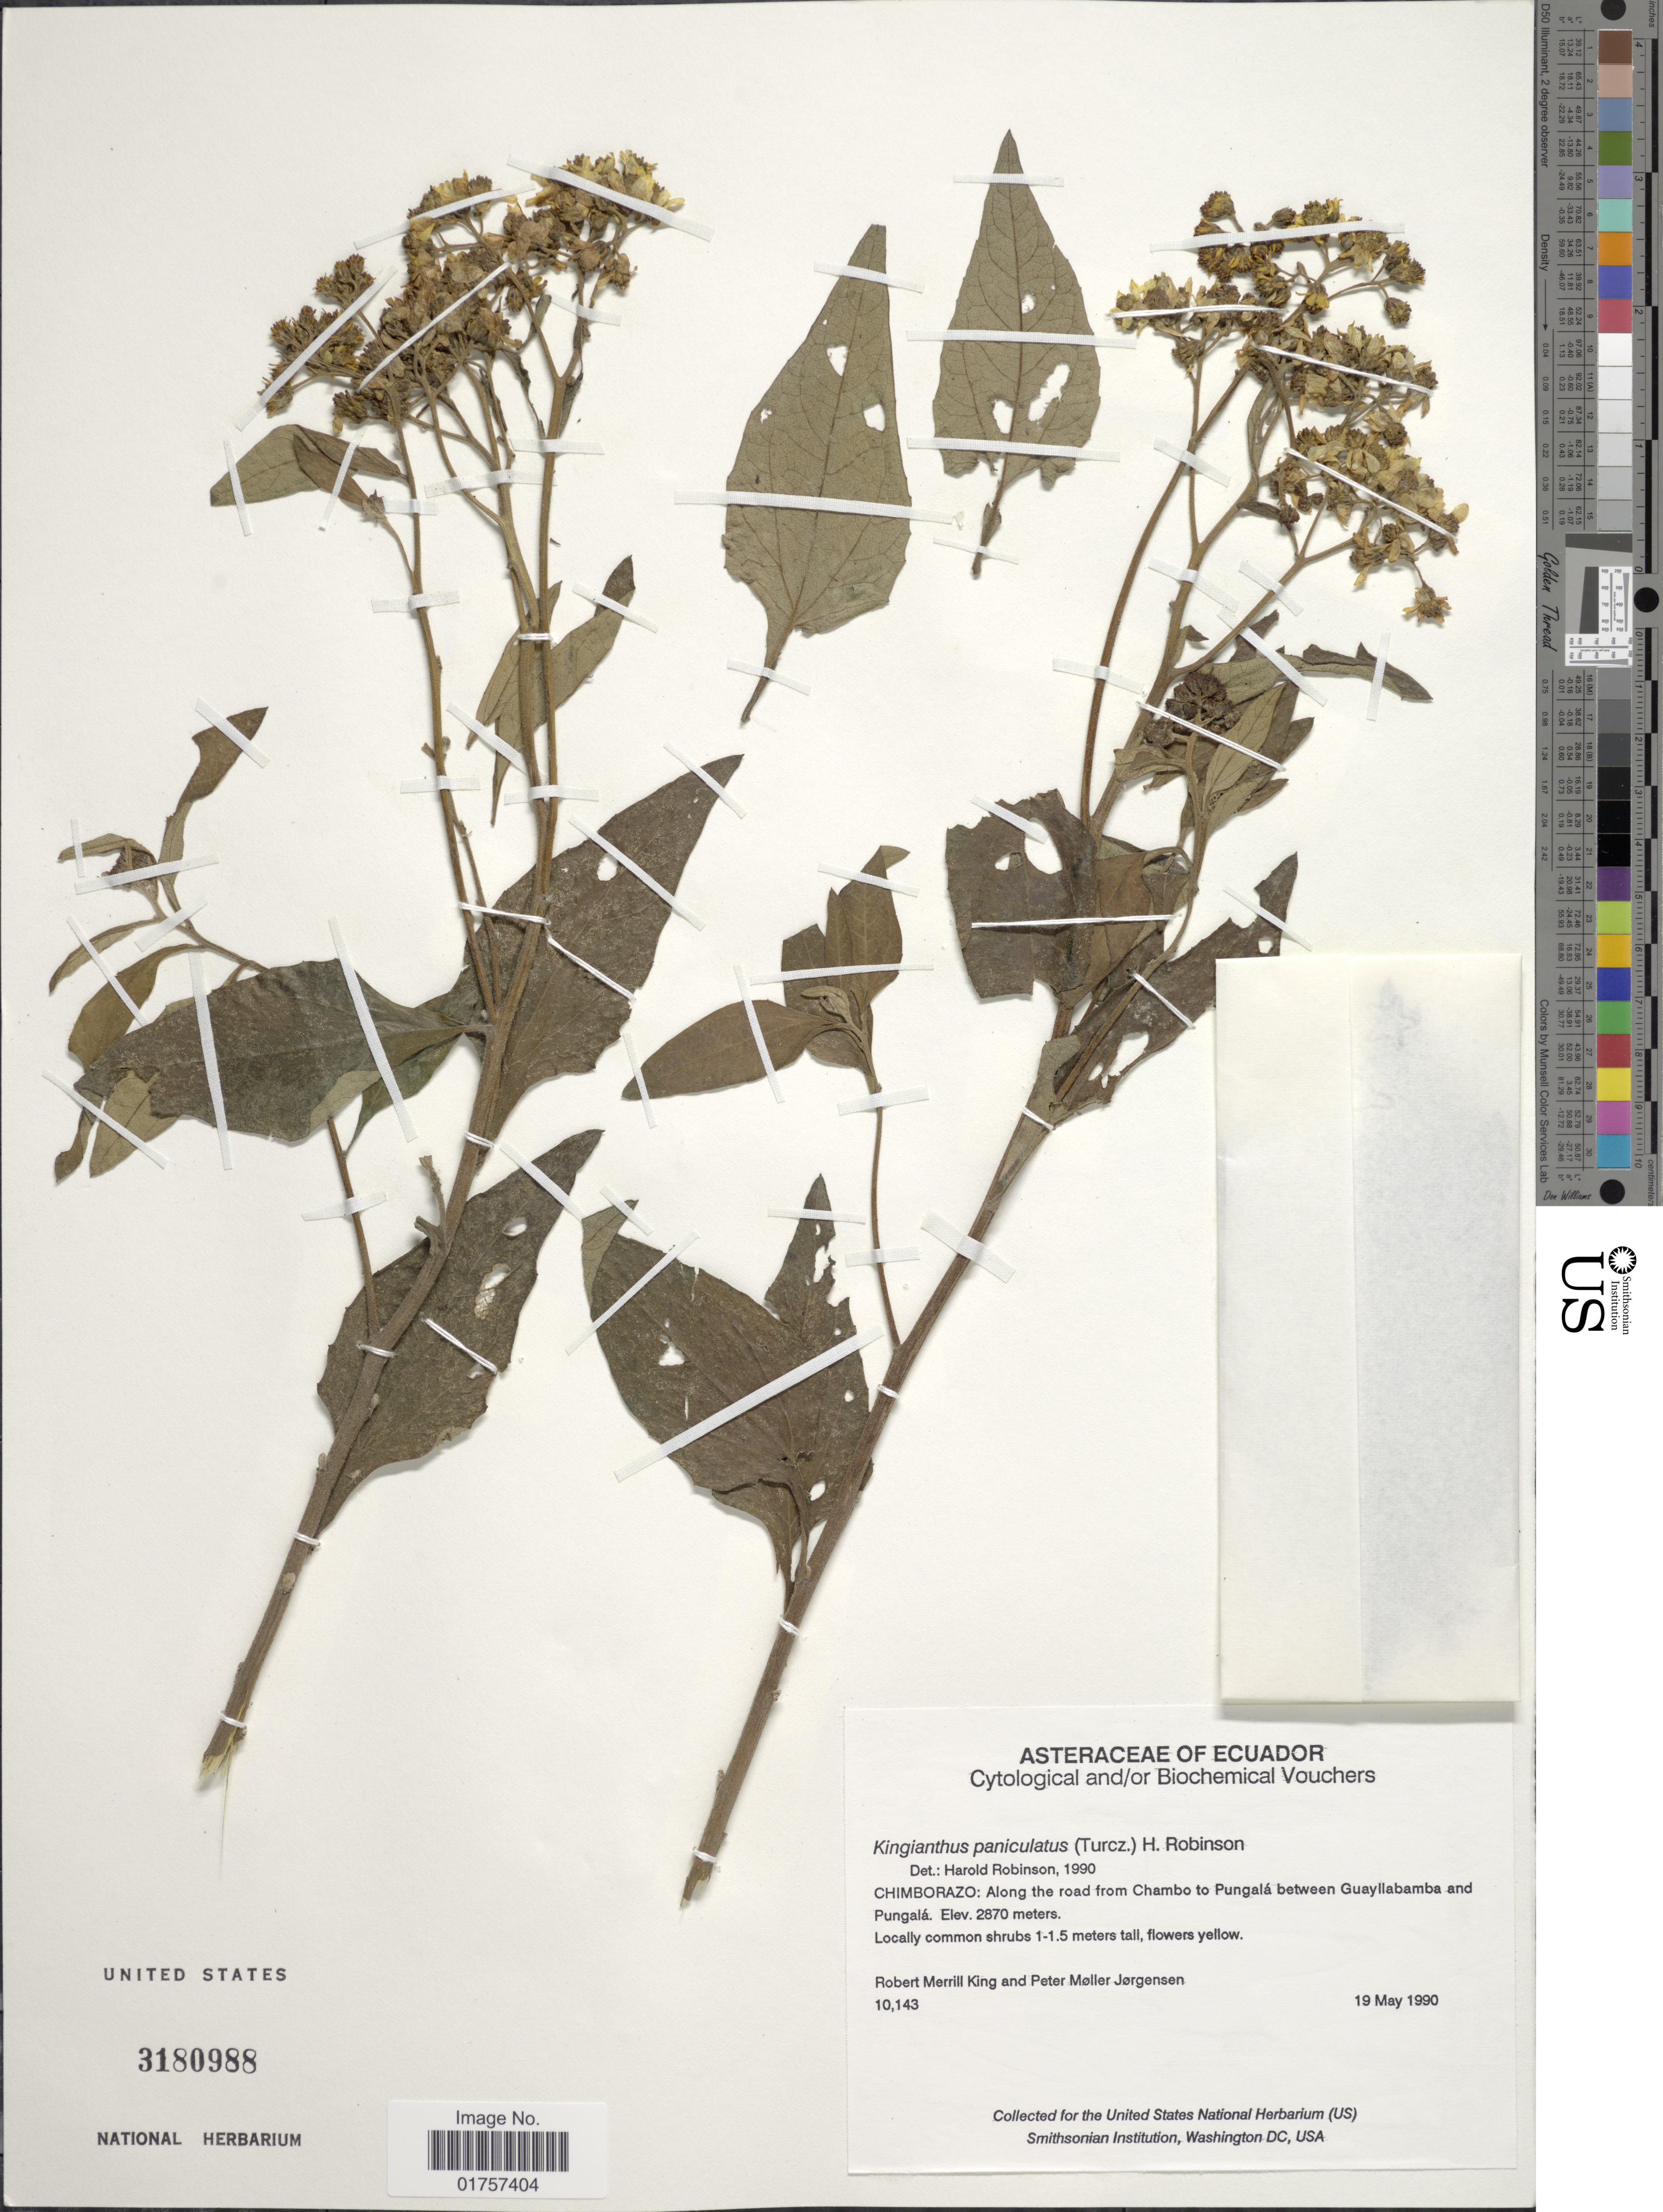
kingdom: Plantae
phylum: Tracheophyta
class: Magnoliopsida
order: Asterales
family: Asteraceae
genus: Kingianthus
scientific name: Kingianthus paniculatus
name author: (Turcz.) H. Rob.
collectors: R. M. King & P. M. Jørgensen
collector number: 10143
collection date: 1990-05-19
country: Ecuador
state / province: Chimborazo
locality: Along the road from Chambo to Pungalá between Guayllabamba and Pungalá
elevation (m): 2870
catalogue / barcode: US 3180988